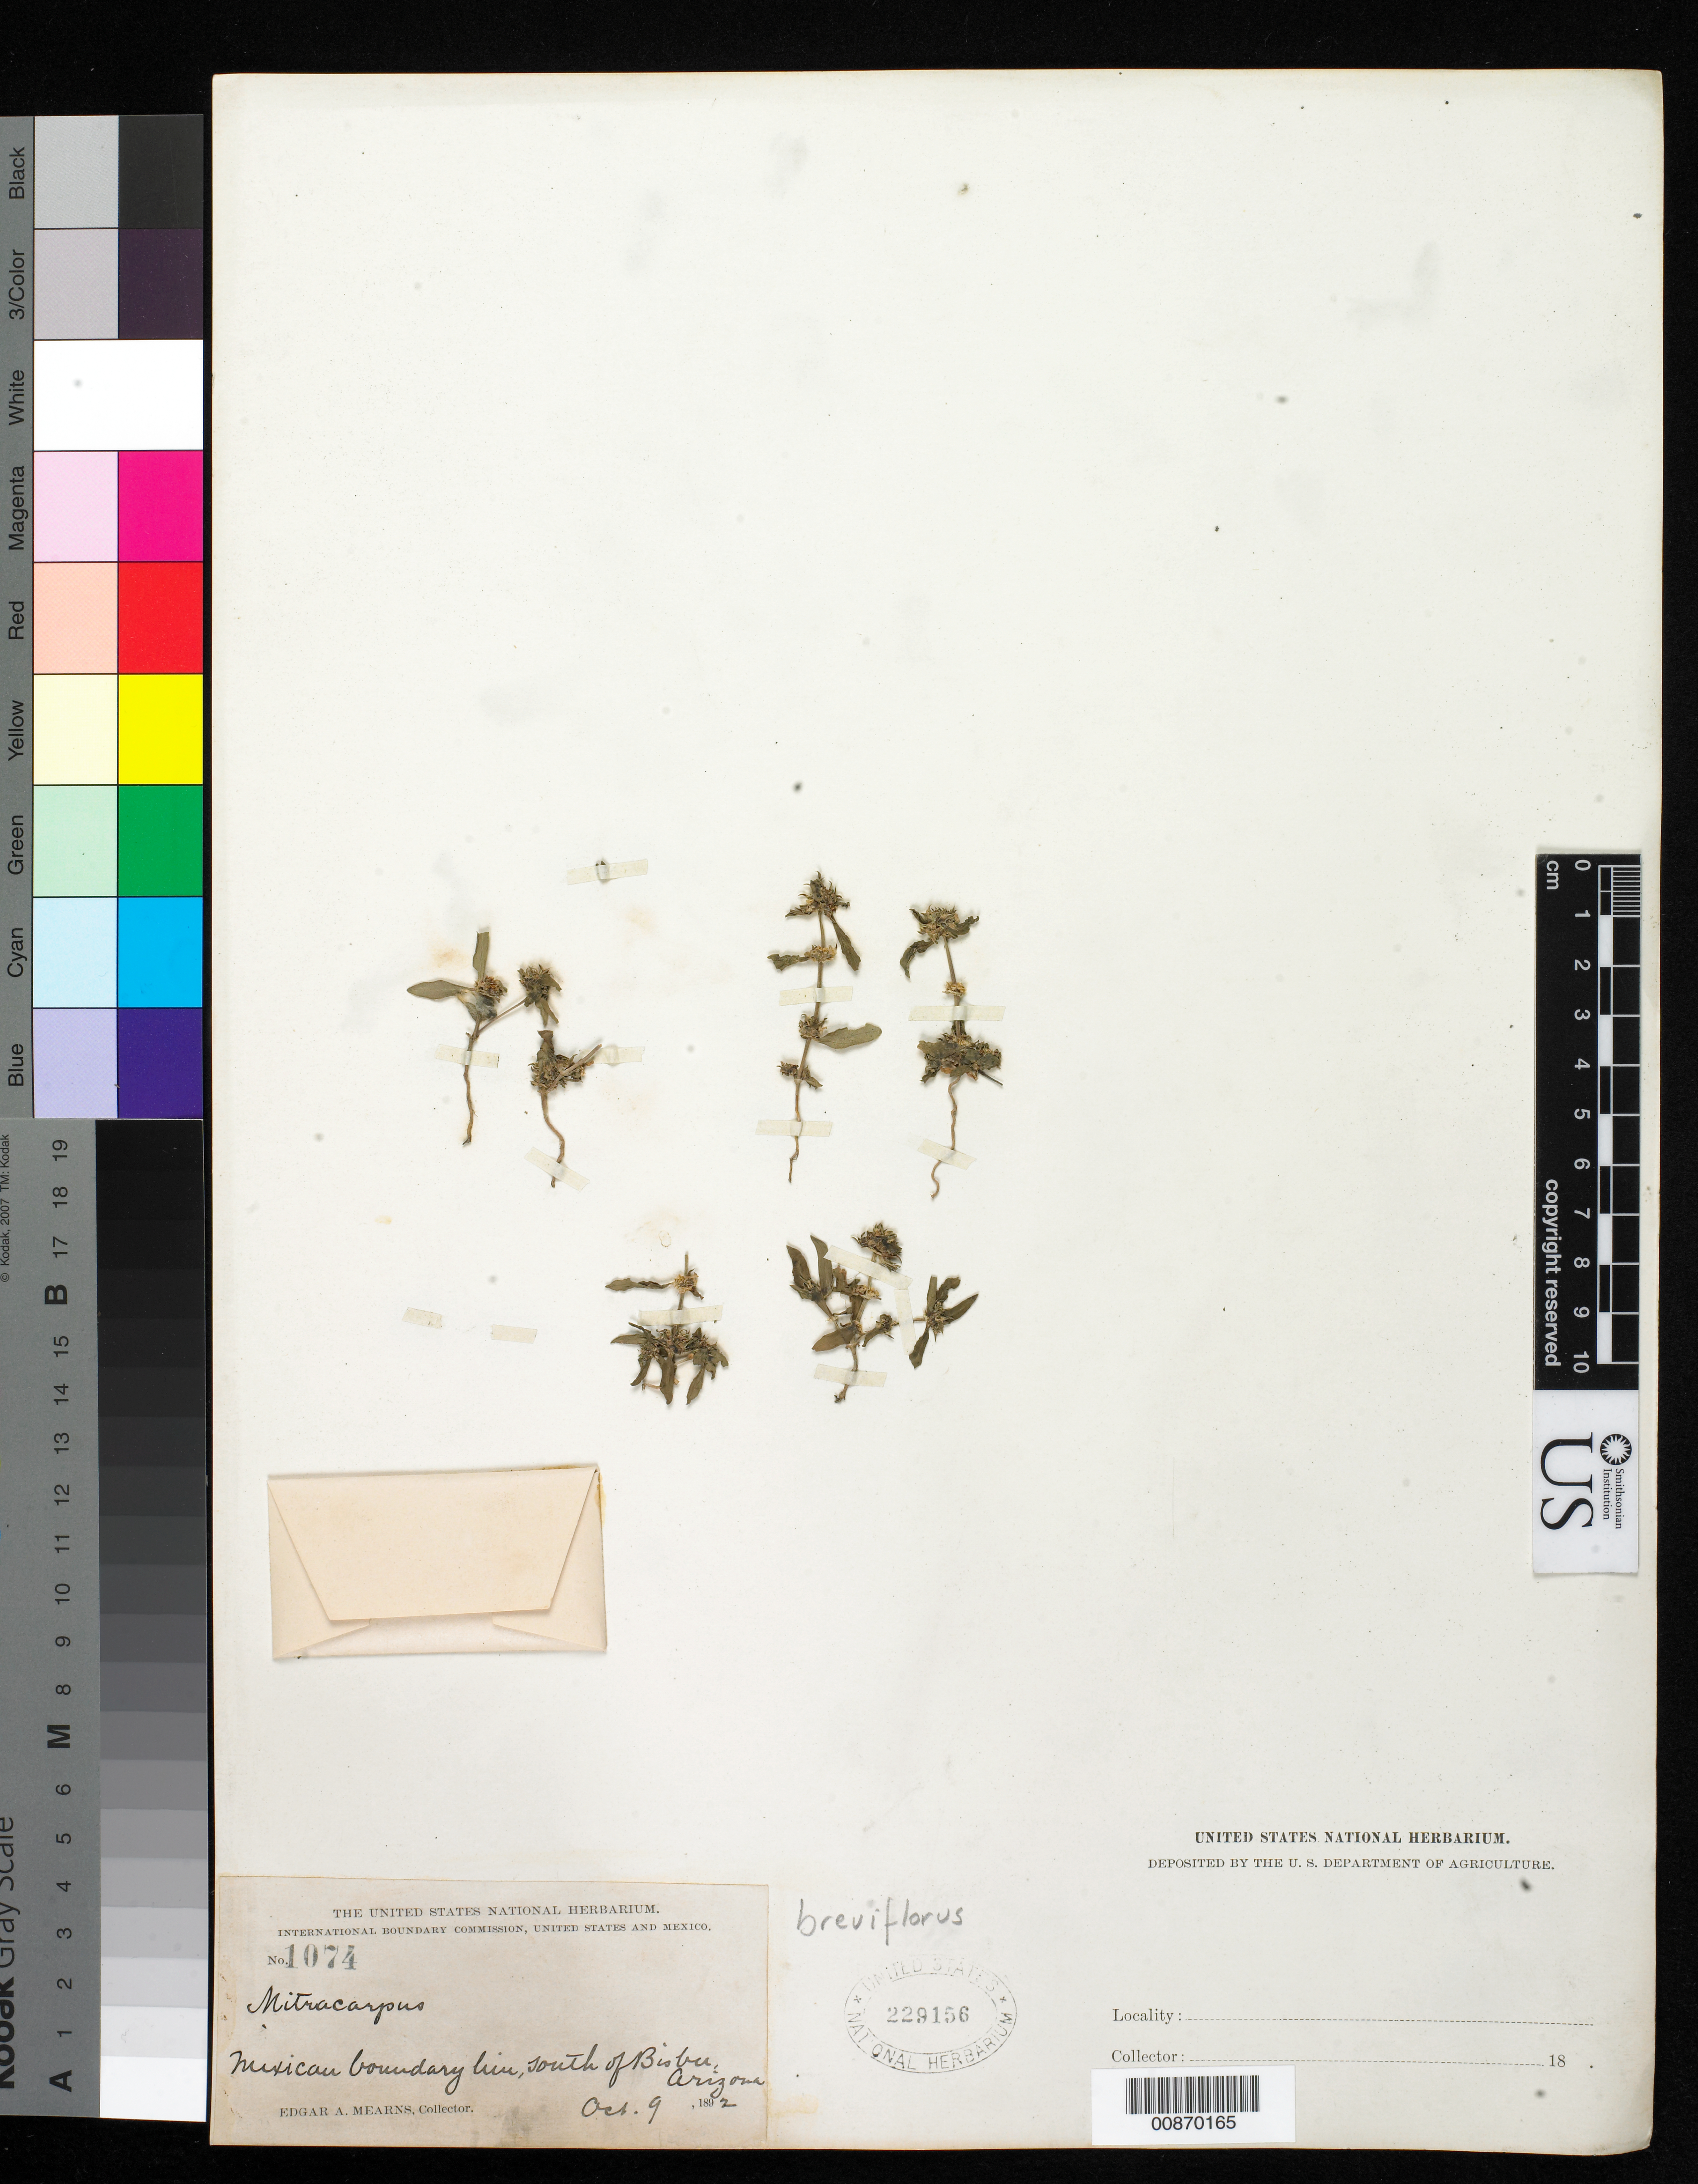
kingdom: Plantae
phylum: Tracheophyta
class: Magnoliopsida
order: Gentianales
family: Rubiaceae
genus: Mitracarpus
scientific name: Mitracarpus breviflorus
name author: A. Gray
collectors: E. A. Mearns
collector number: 1074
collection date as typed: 09 Oct 1892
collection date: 1892-10-09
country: United States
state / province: Arizona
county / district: Cochise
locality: Mexican Boundary Line, S of Bisbee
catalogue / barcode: US 229156